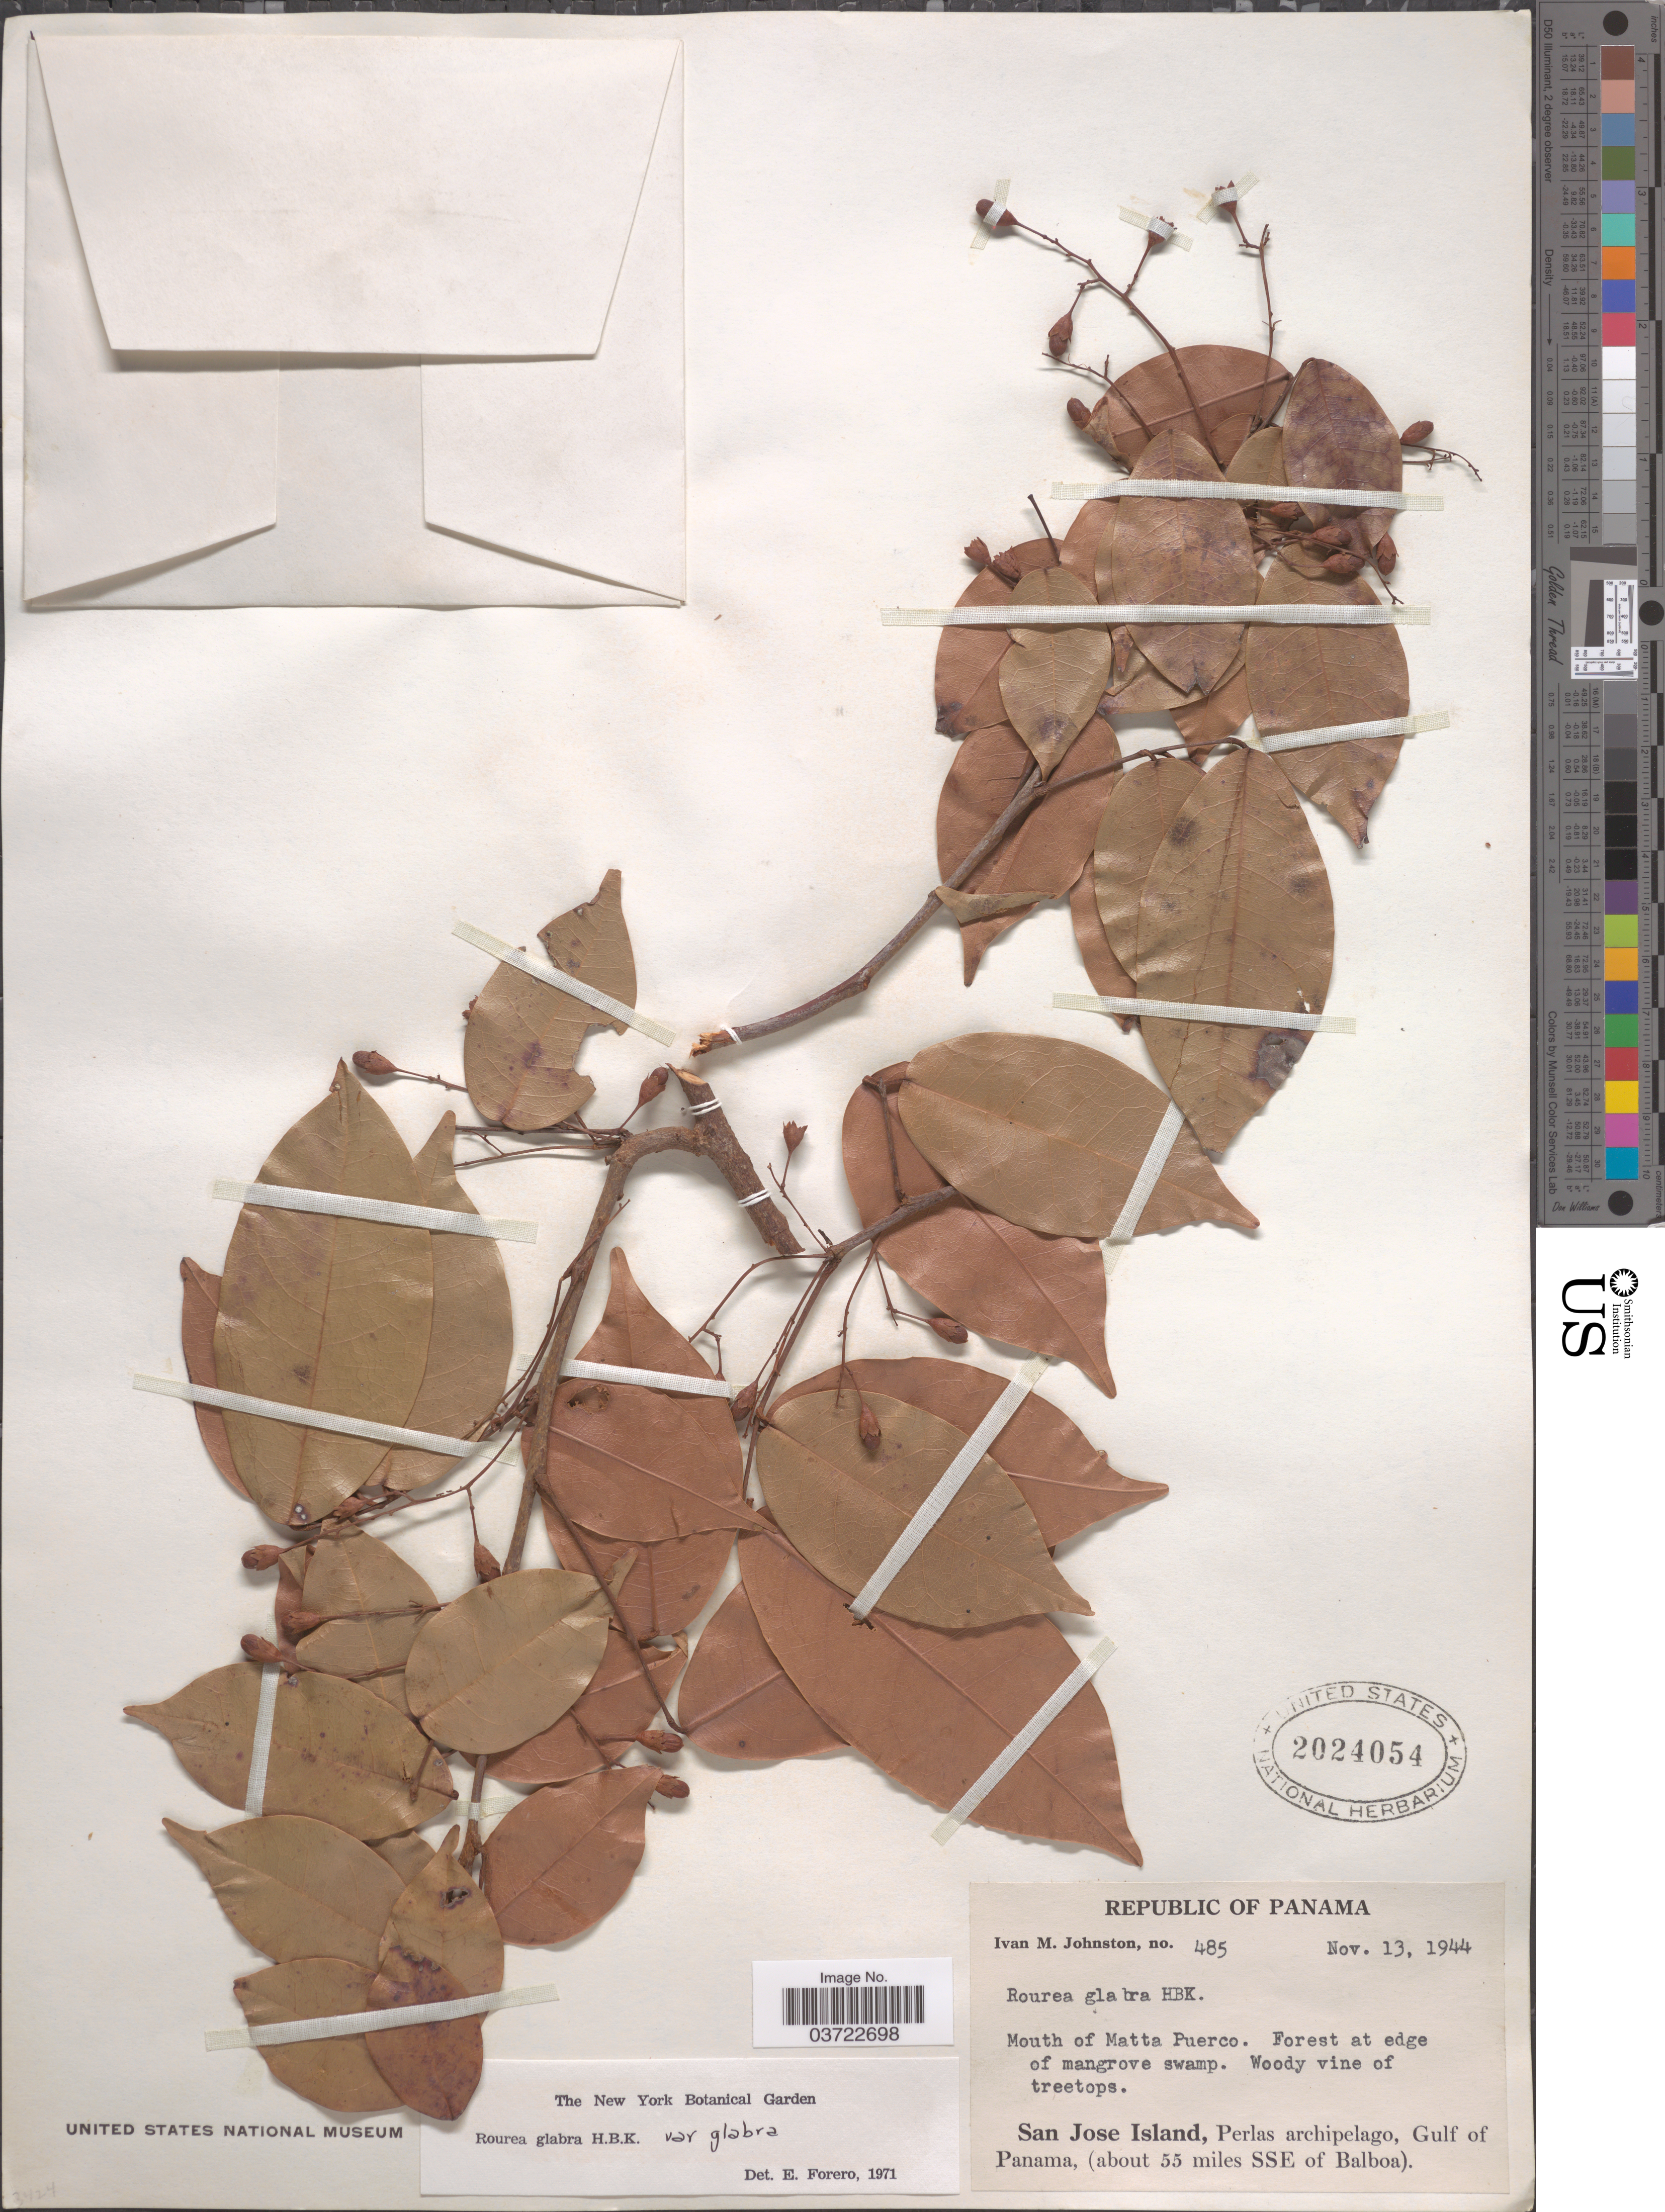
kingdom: Plantae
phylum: Tracheophyta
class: Magnoliopsida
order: Oxalidales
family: Connaraceae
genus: Rourea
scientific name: Rourea glabra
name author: Kunth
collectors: I.M. Johnston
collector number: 485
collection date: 1944-11-13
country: Panama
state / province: Panamá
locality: Mouth of Matta Puerco. San Jose Island, Perlas archipelago, Gulf of Panama, (about 55 miles SSE of Balboa).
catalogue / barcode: US 2024054